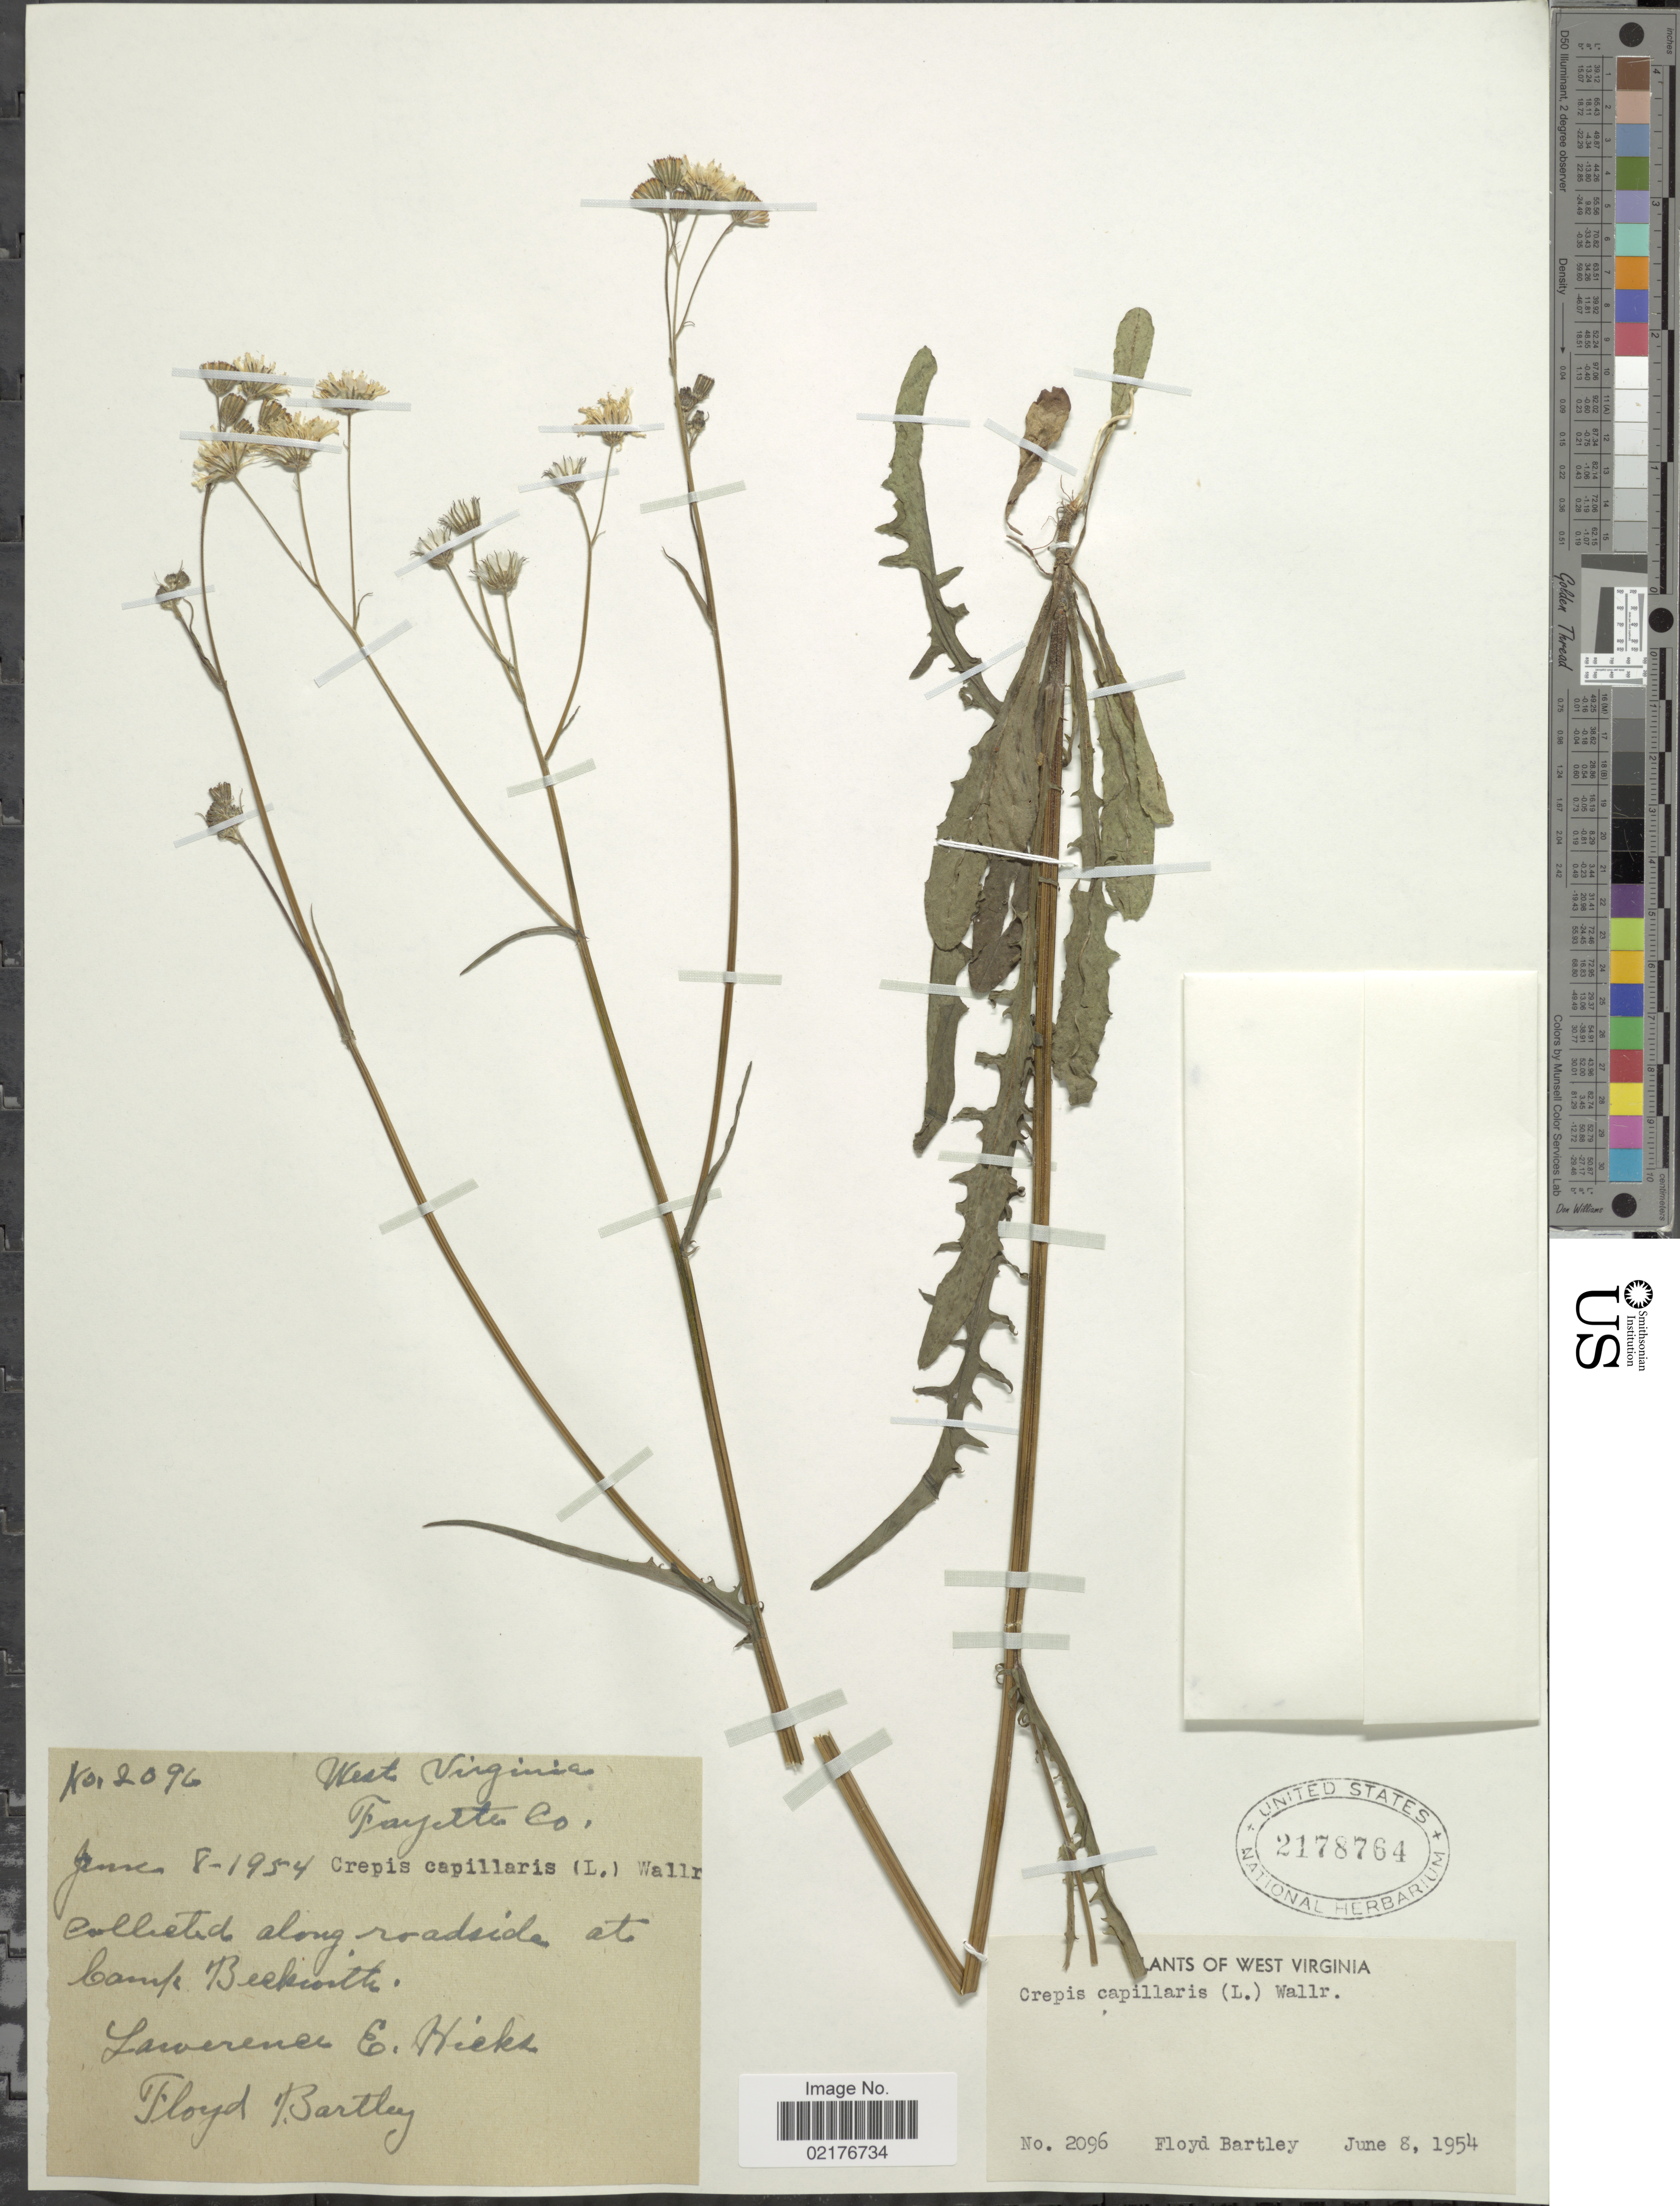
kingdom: Plantae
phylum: Tracheophyta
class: Magnoliopsida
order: Asterales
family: Asteraceae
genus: Crepis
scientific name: Crepis capillaris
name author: (L.) Wallr.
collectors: L. E. Hicks & F. Bartley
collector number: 2096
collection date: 1954-06-08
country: United States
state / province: West Virginia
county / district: Fayette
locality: Fayette Co., Along roadside at Camp Beckwith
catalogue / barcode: US 2178764